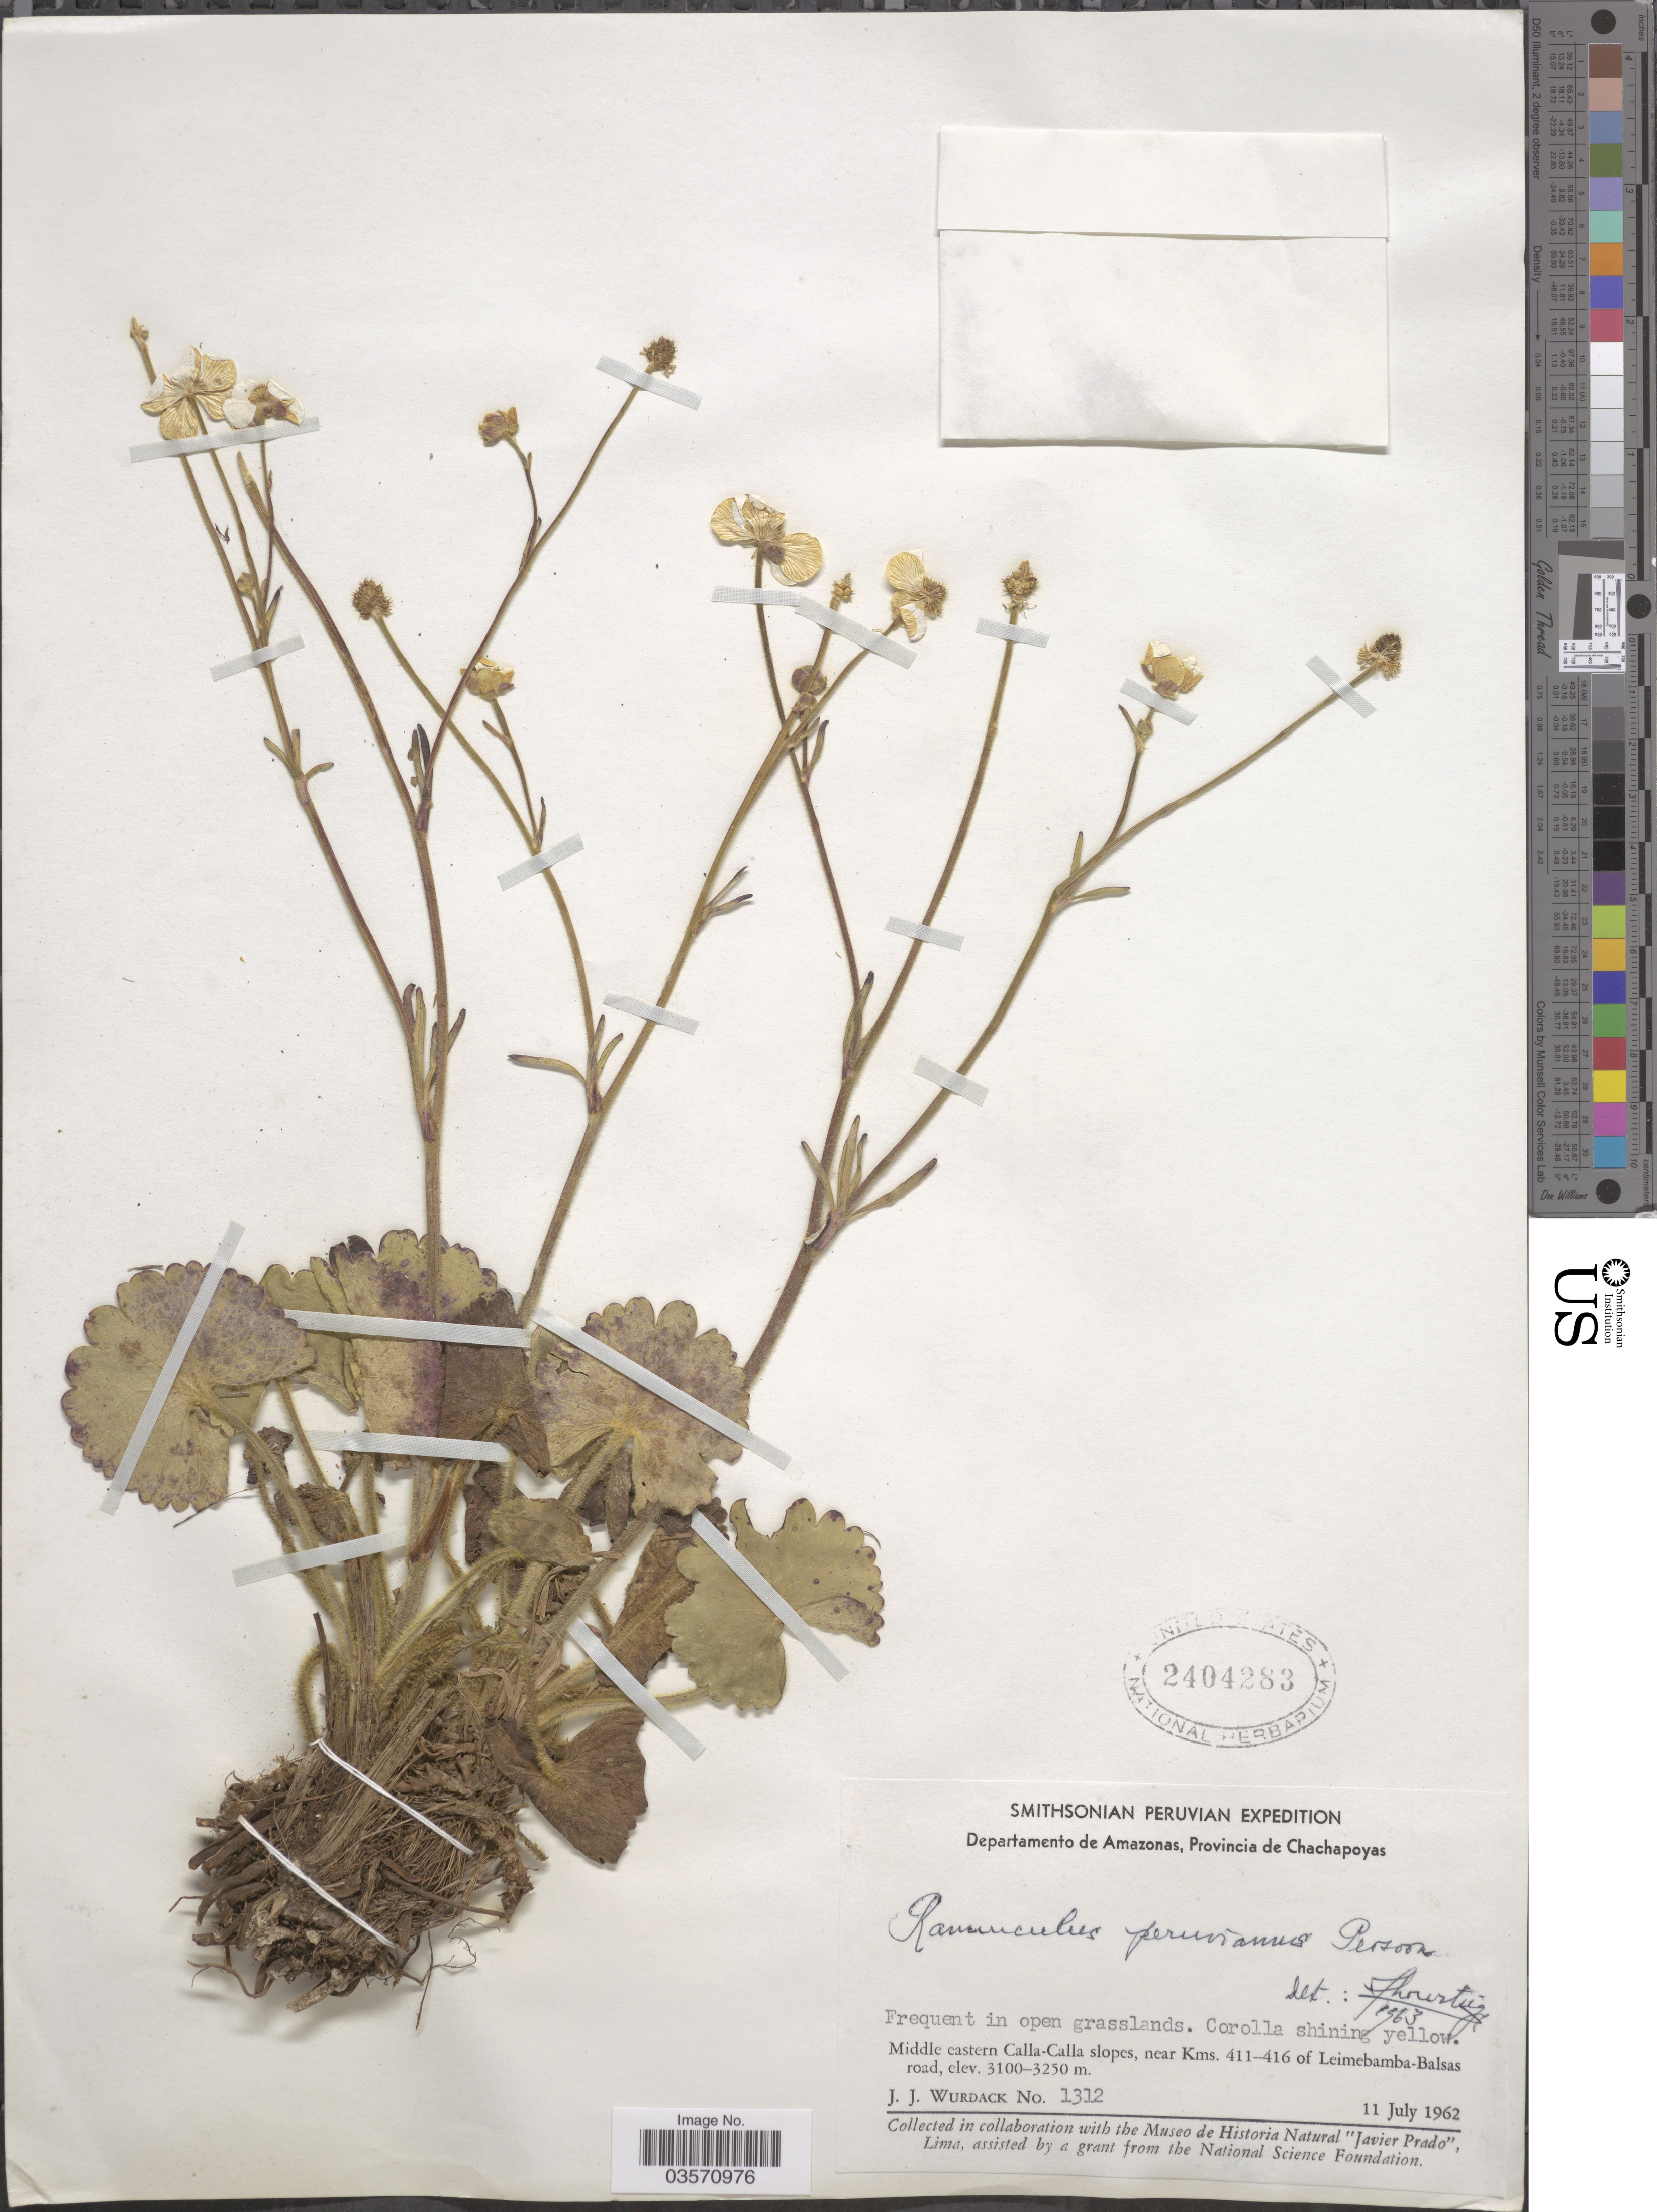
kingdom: Plantae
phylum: Tracheophyta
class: Magnoliopsida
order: Ranunculales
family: Ranunculaceae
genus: Ranunculus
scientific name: Ranunculus peruvianus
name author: Pers.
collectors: J. J. Wurdack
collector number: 1312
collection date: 1962-07-11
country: Peru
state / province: Amazonas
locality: Departamento de Amazonas, Provincia de Chachapoyas. Middle eastern Calla-Calla slopes, near Kms. 411-416 of Leimebamba-Balsas road.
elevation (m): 3100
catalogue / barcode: US 2404283